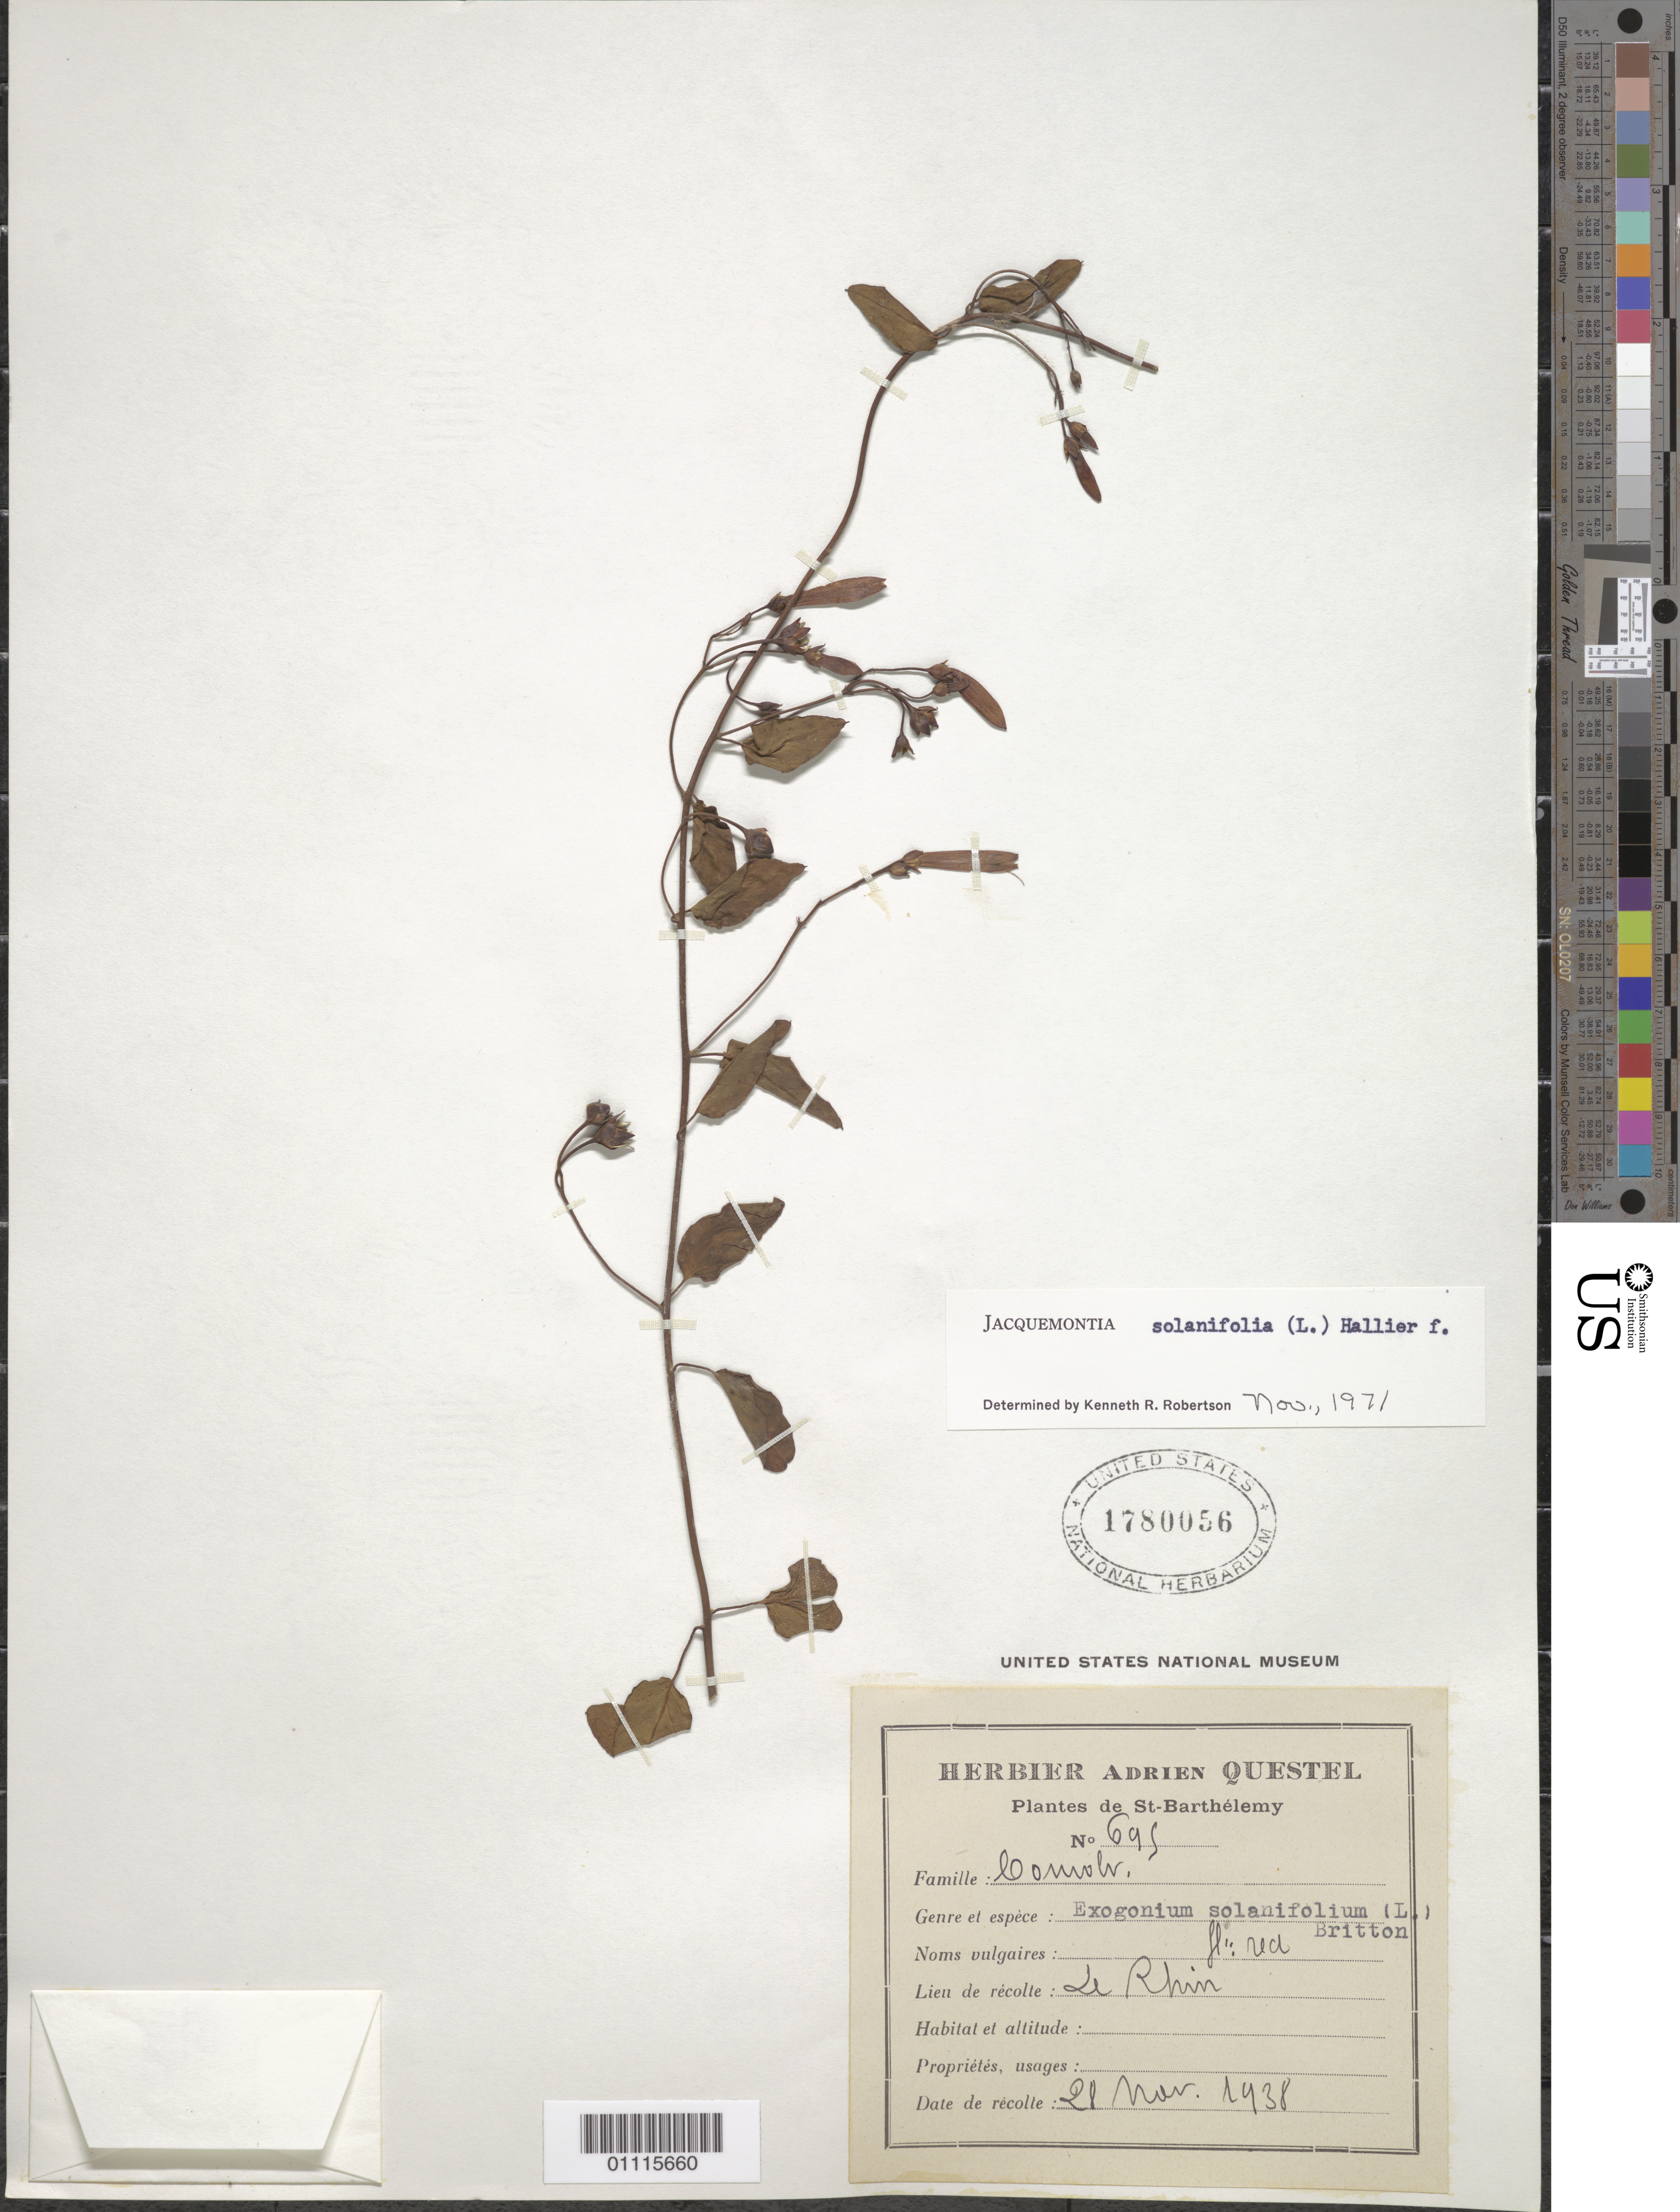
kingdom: Plantae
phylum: Tracheophyta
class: Magnoliopsida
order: Solanales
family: Convolvulaceae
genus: Jacquemontia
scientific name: Jacquemontia solanifolia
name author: (L.) Hallier f.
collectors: A. Questel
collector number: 695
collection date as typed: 28 Nov 1938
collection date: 1938-11-28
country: Saint Barthélemy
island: St. Barthélemy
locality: Le Rhin.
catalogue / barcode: US 1780056